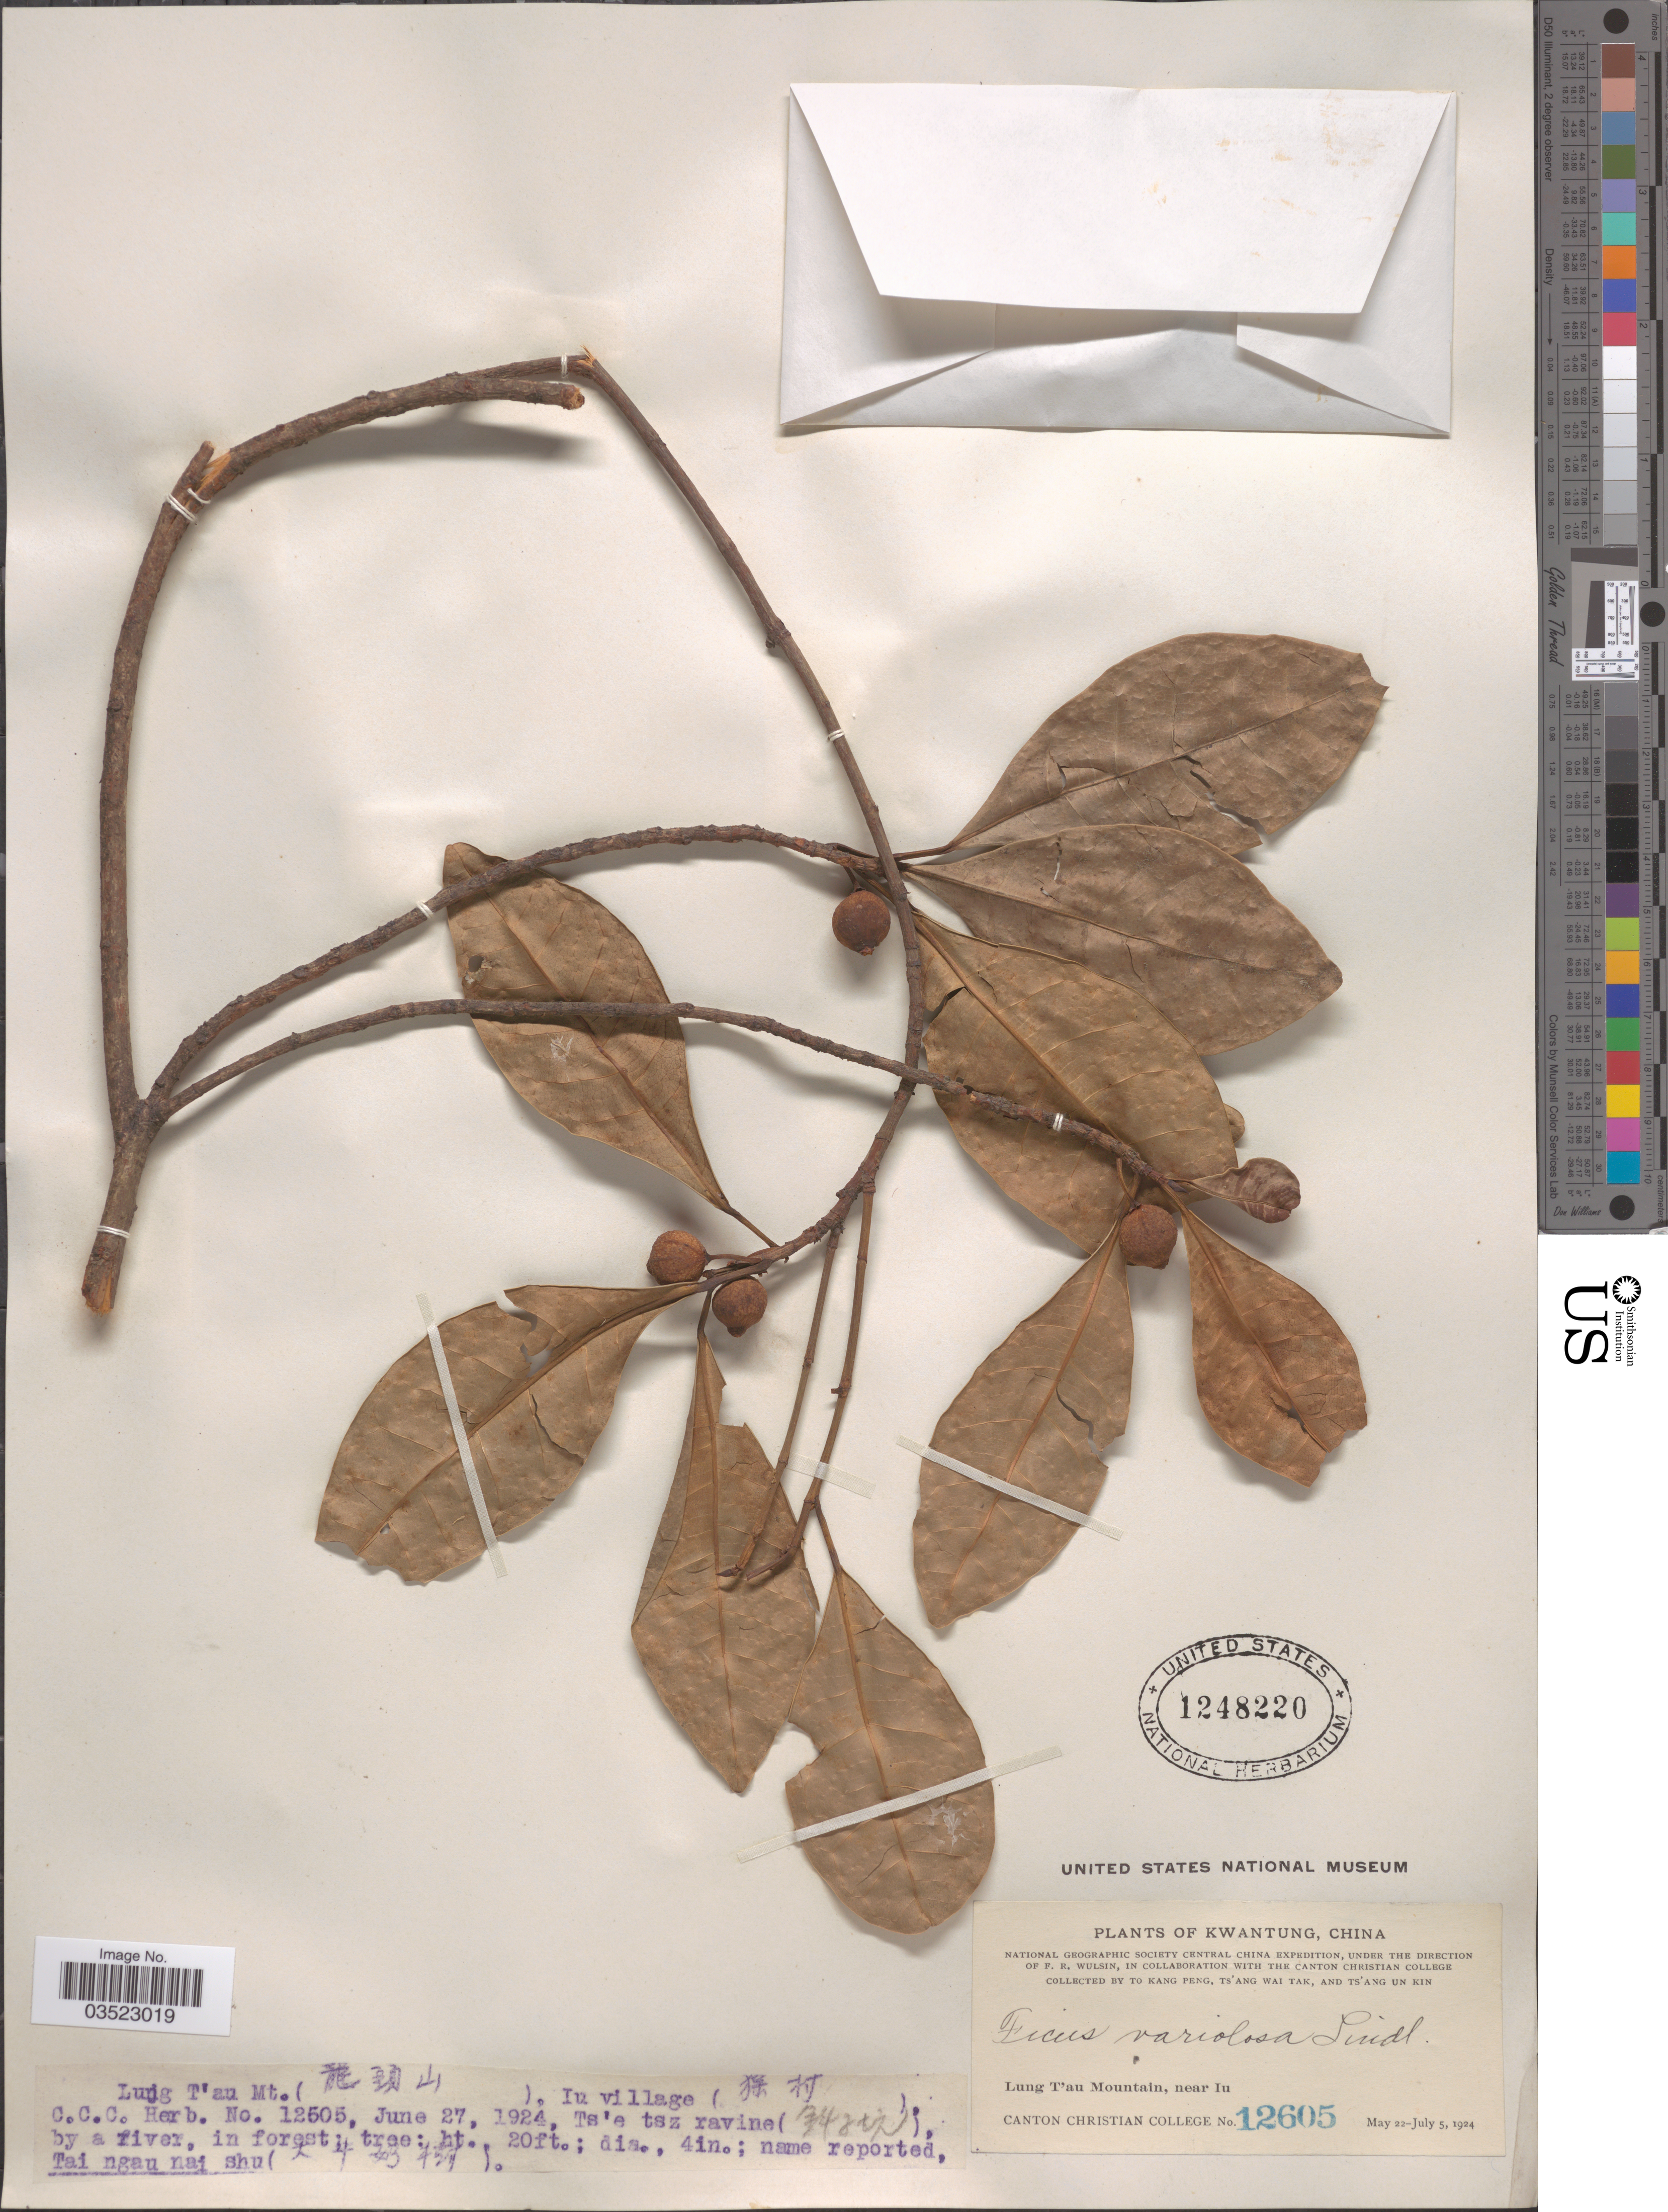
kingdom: Plantae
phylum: Tracheophyta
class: Magnoliopsida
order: Rosales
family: Moraceae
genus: Ficus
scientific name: Ficus variolosa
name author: Lindl. ex Benth.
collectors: Kang Peng To, W. T. Tsang & Ts' Ang Un Kin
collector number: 12605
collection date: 1924-06-27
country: China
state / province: Guangdong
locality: Kwangtung. National Geographic Society Central China Expedition. Lung T'au Mountain, near Iu. Lung T'au Mt. (X), Iu village (X), Ts'e tsz ravine (X), by a river, in forest.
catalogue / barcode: US 1248220